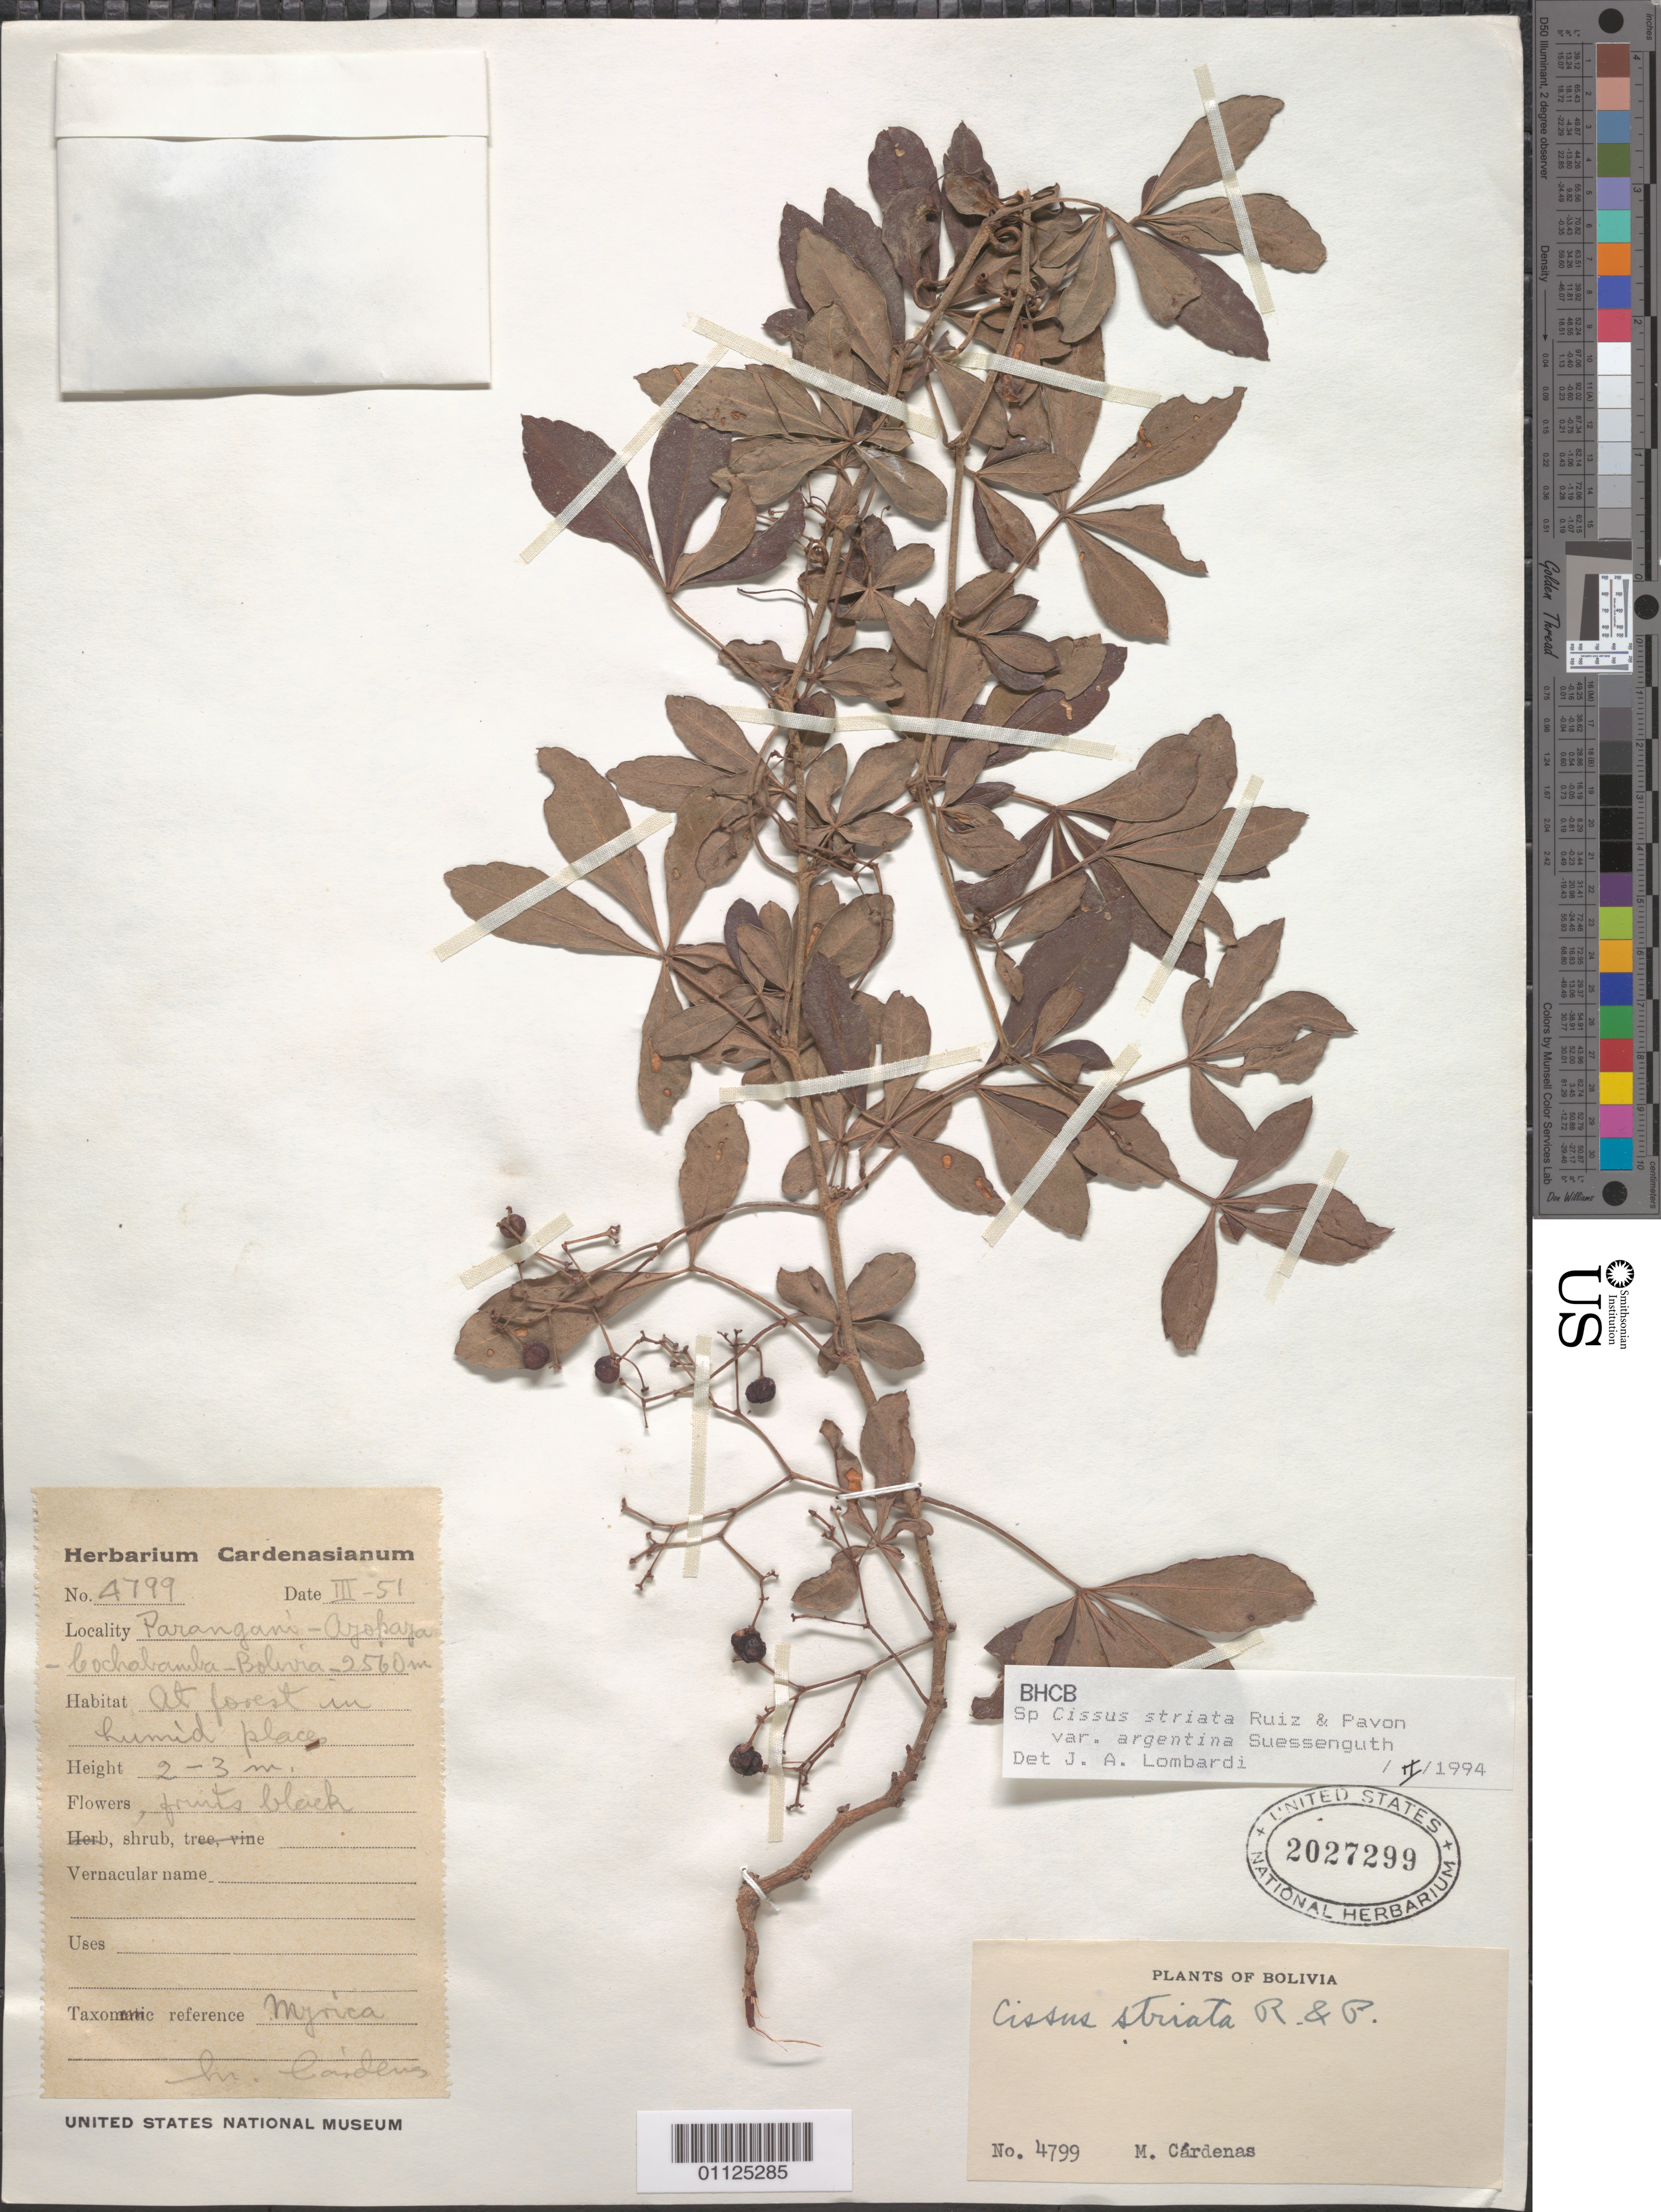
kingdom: Plantae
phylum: Tracheophyta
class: Magnoliopsida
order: Vitales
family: Vitaceae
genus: Clematicissus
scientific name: Clematicissus striata subsp. argentina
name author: (Suess.) Lombardi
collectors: M. Cárdenas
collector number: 4799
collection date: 1951-03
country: Bolivia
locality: Parangani.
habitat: At forest in humid place. Shrub.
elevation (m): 2560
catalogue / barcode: US 2027299